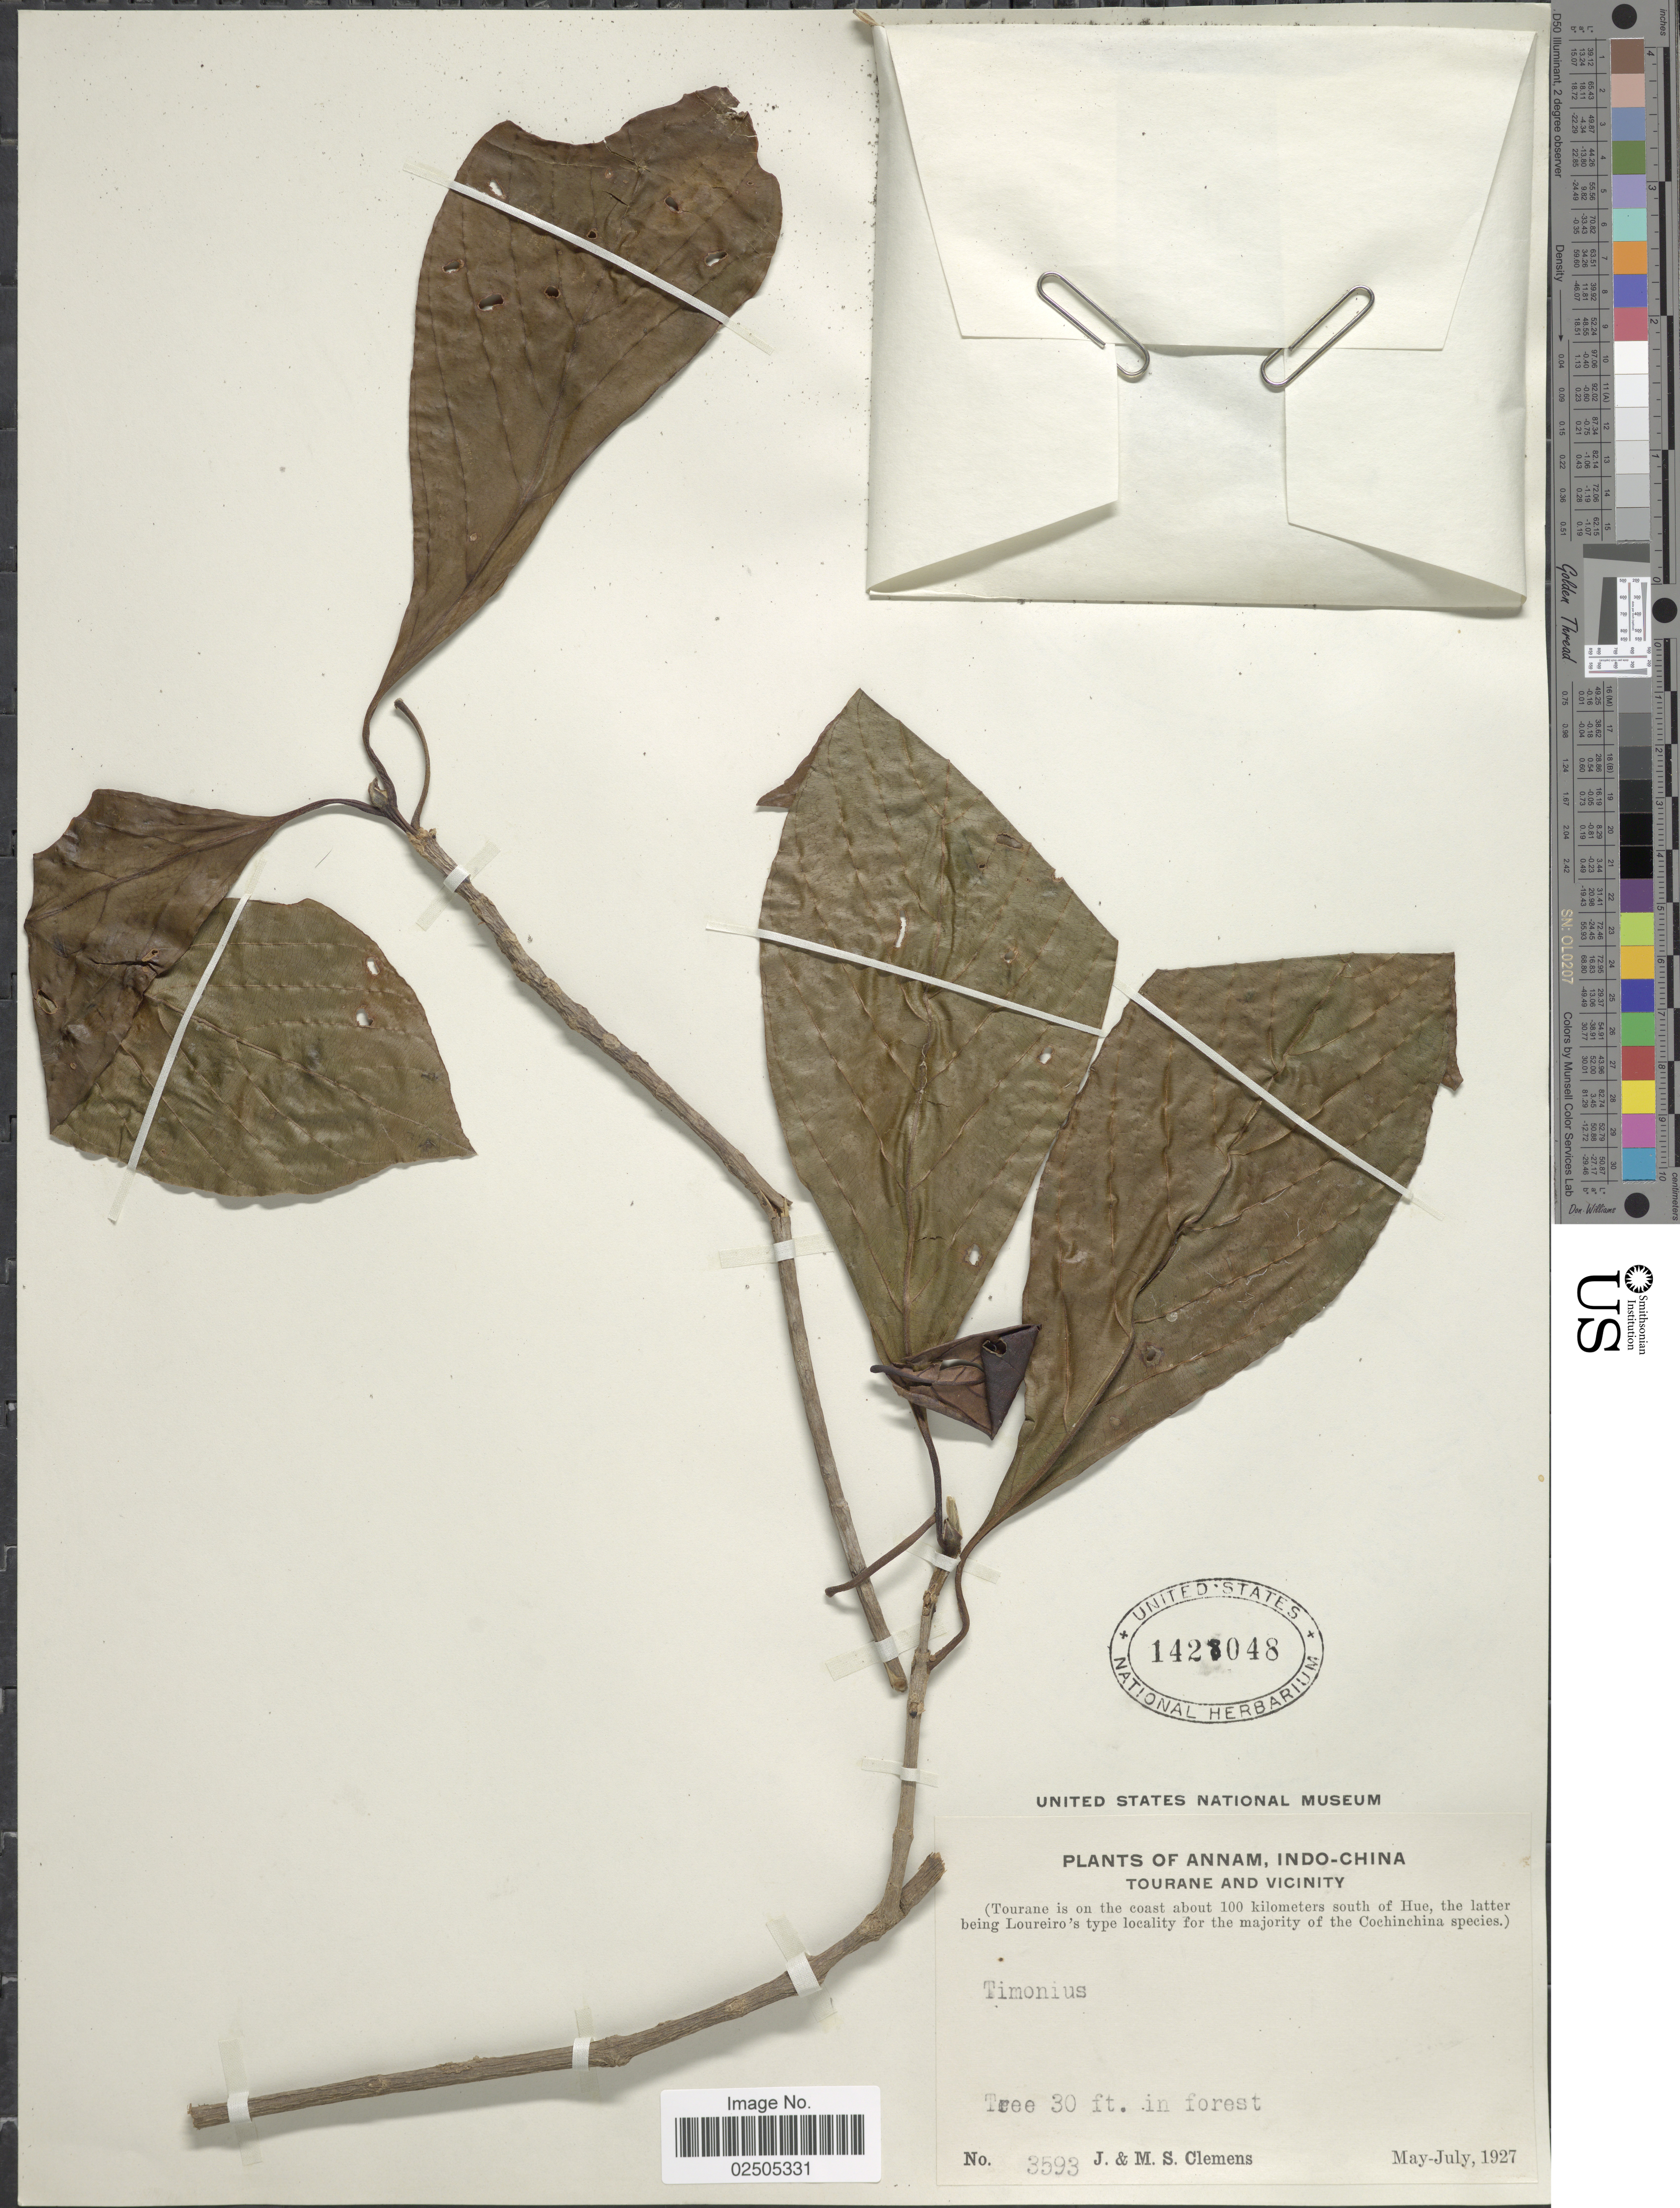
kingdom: Plantae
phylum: Tracheophyta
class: Magnoliopsida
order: Gentianales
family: Rubiaceae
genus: Timonius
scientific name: Timonius sp.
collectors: J. Clemens & M. S. Clemens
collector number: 3593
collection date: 1927-05/1927-07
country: Vietnam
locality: Annam, Indo-China, Tourane and Vicinity (Tourane is on the coast about 100 kilometers south of Hue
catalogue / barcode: US 1428048